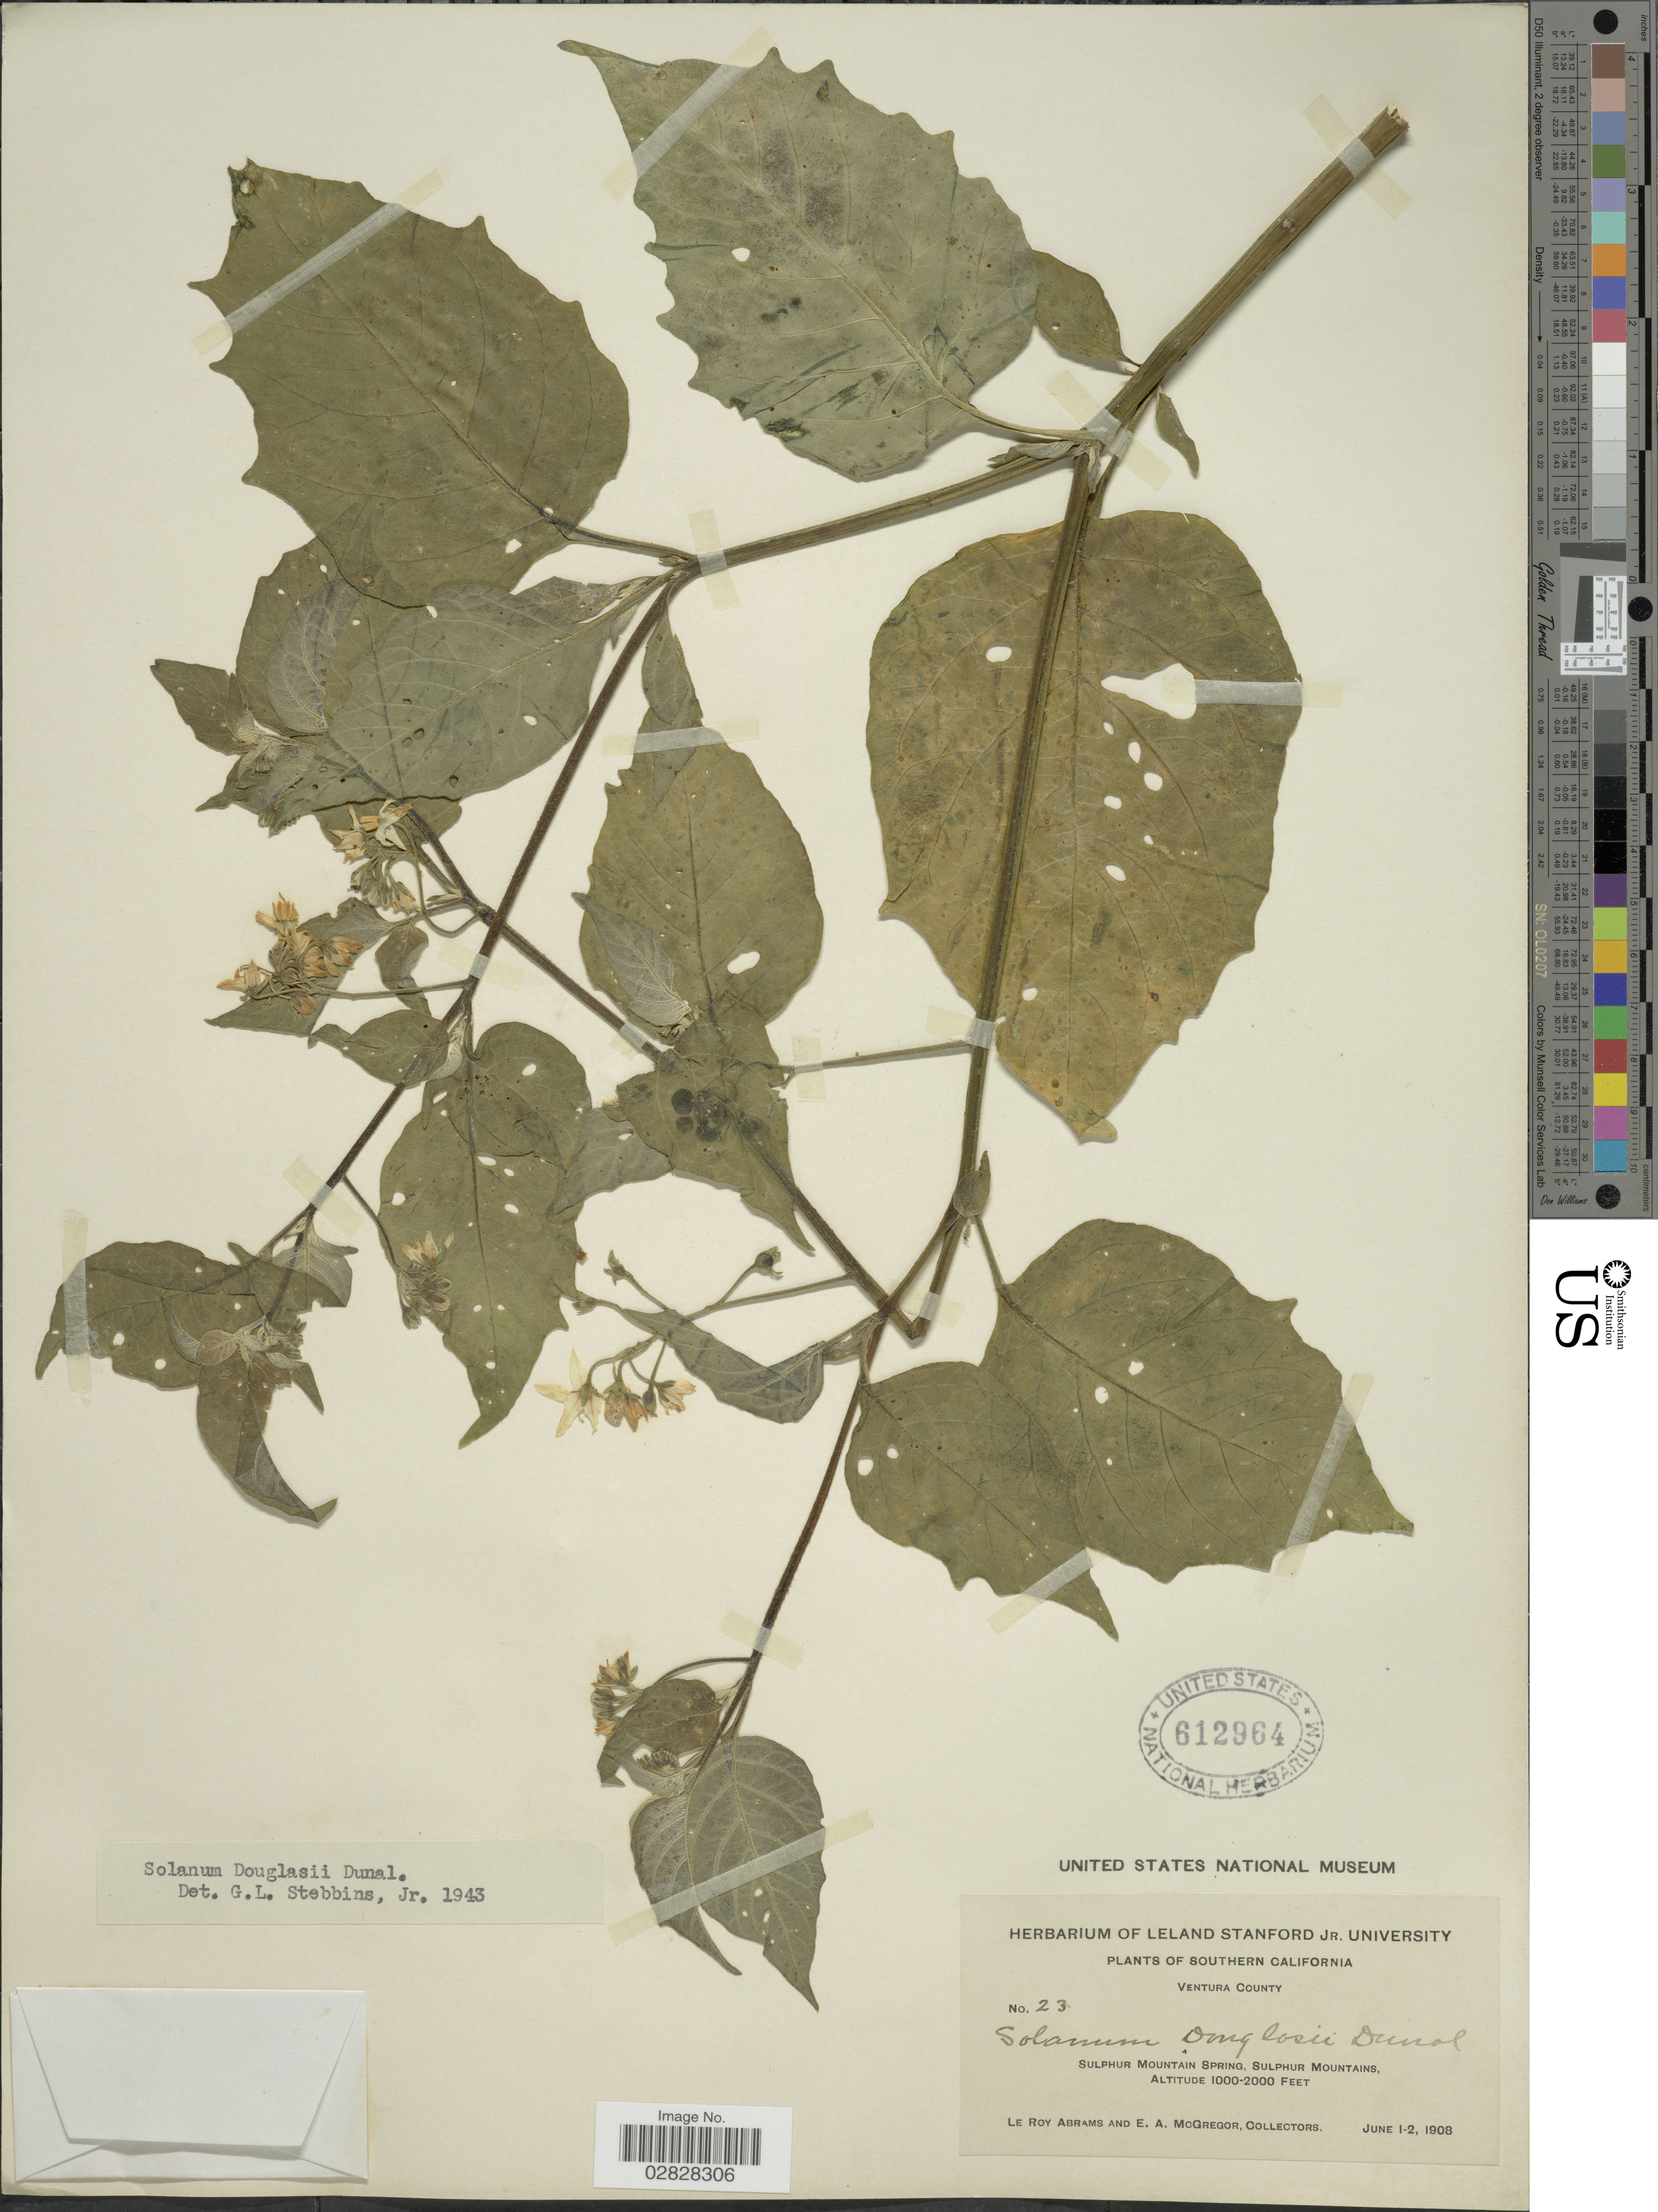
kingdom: Plantae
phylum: Tracheophyta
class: Magnoliopsida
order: Solanales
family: Solanaceae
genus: Solanum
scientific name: Solanum douglasii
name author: Dunal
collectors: L. Abrams & E. A. McGregor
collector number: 23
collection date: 1908-06-01/1908-06-02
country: United States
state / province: California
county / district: Ventura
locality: Southern California. Ventura County. Sulphur Mountain Spring, Sulphur Mountains.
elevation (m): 305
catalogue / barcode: US 612964